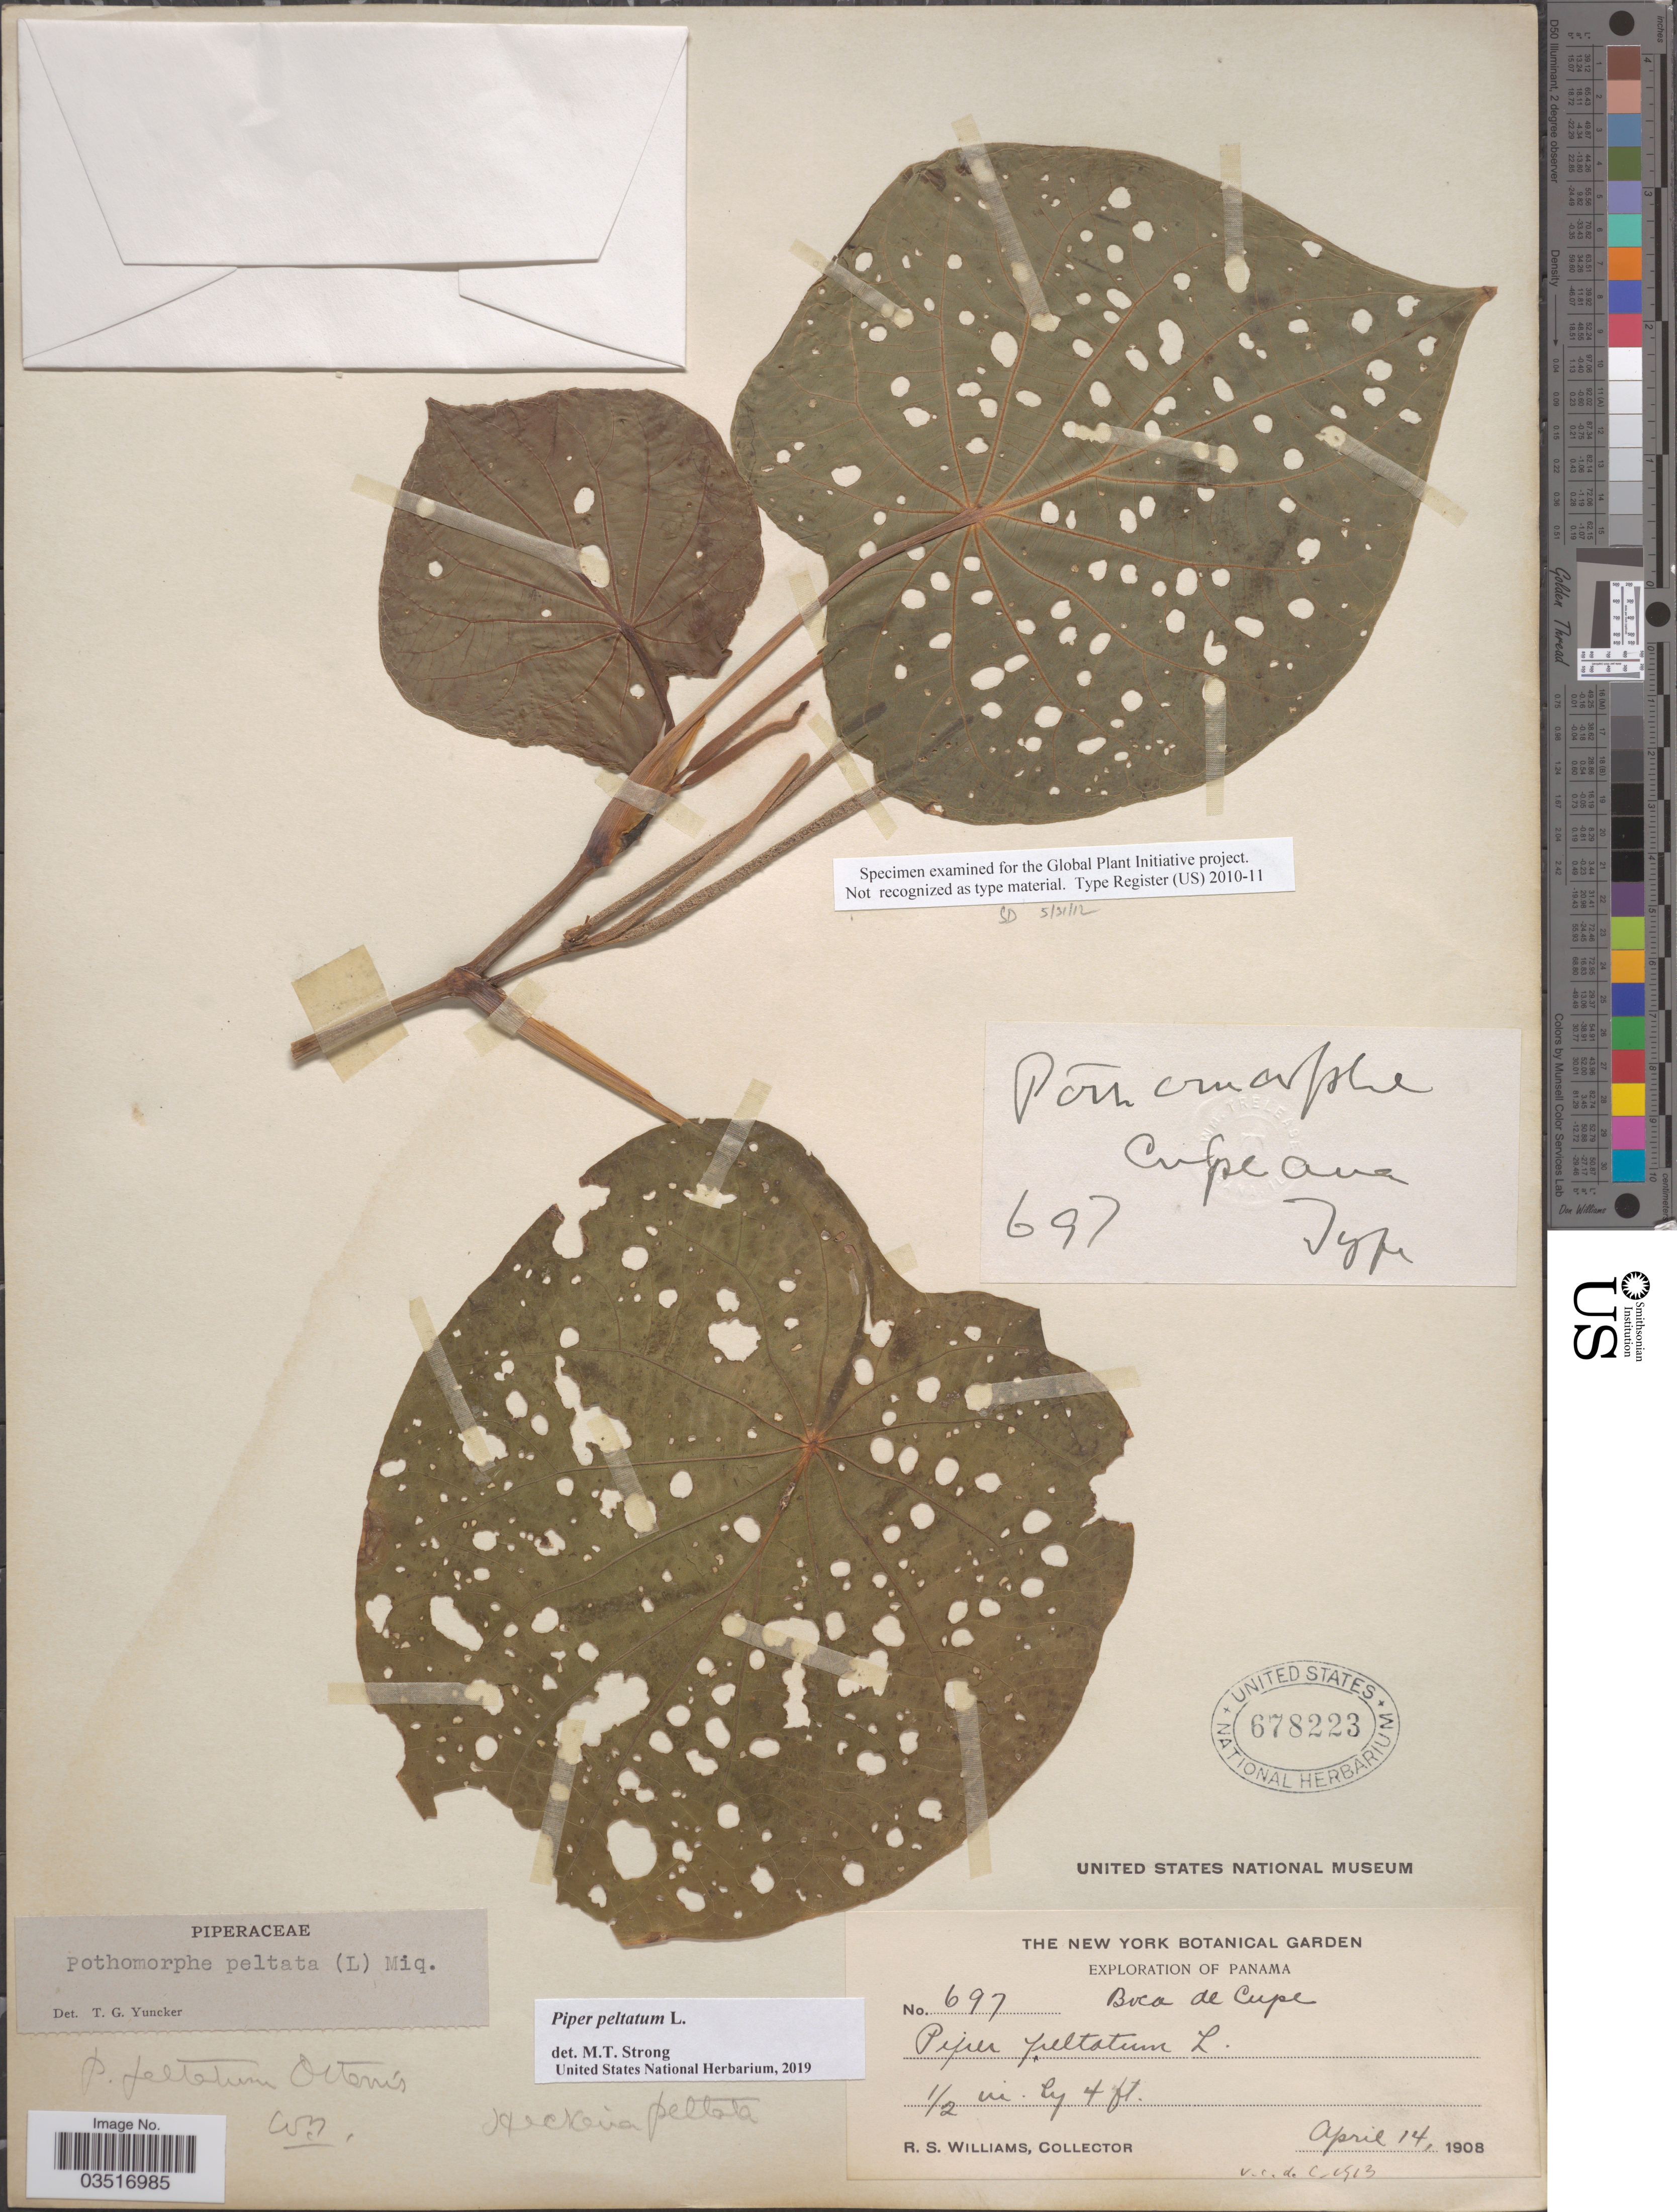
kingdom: Plantae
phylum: Tracheophyta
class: Magnoliopsida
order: Piperales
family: Piperaceae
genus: Piper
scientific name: Piper peltatum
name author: L.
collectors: R. S. Williams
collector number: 697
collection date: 1908-04-14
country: Panama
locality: Boca de Cupe.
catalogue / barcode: US 678223